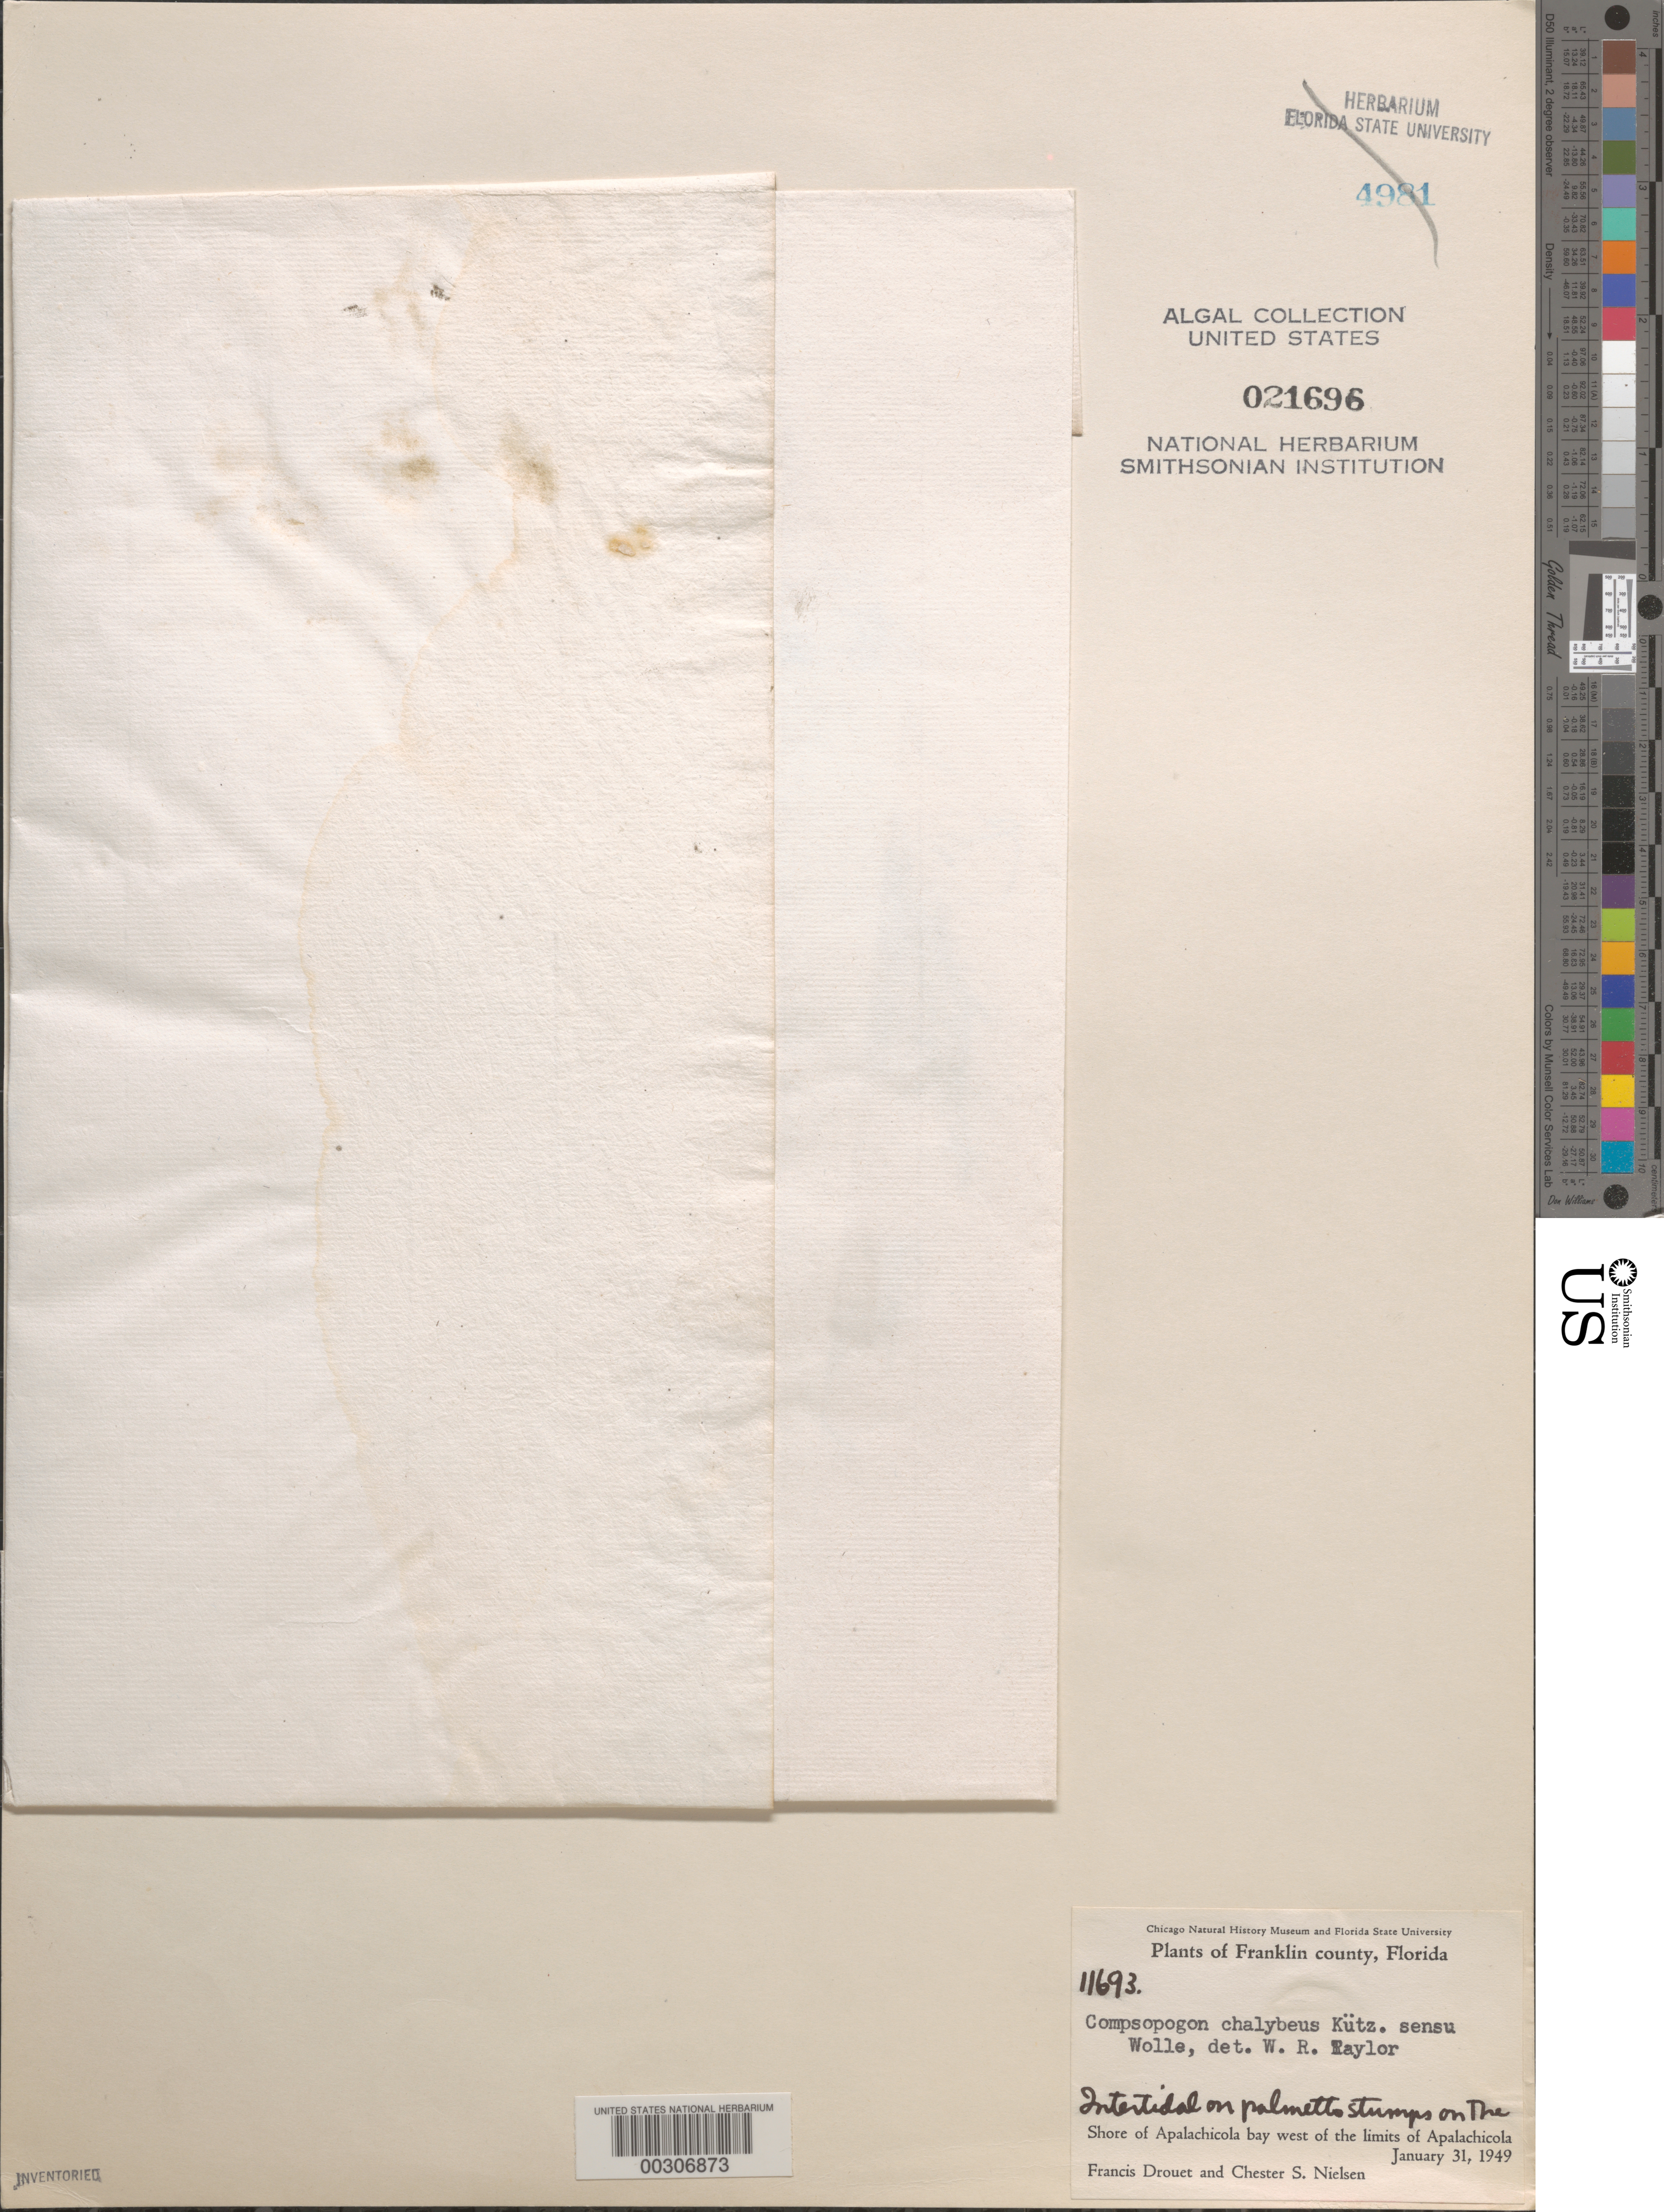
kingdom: Plantae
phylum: Rhodophyta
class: Compsopogonophyceae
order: Compsopogonales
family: Compsopogonaceae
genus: Compsopogon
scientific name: Compsopogon caeruleus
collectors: F. E. Drouet & C. S. Nielsen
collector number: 11693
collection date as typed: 31 Jan 1949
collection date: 1949-01-31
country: United States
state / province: Florida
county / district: Franklin County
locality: Apalachicola Bay, west of Apalachicola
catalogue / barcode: US 21696